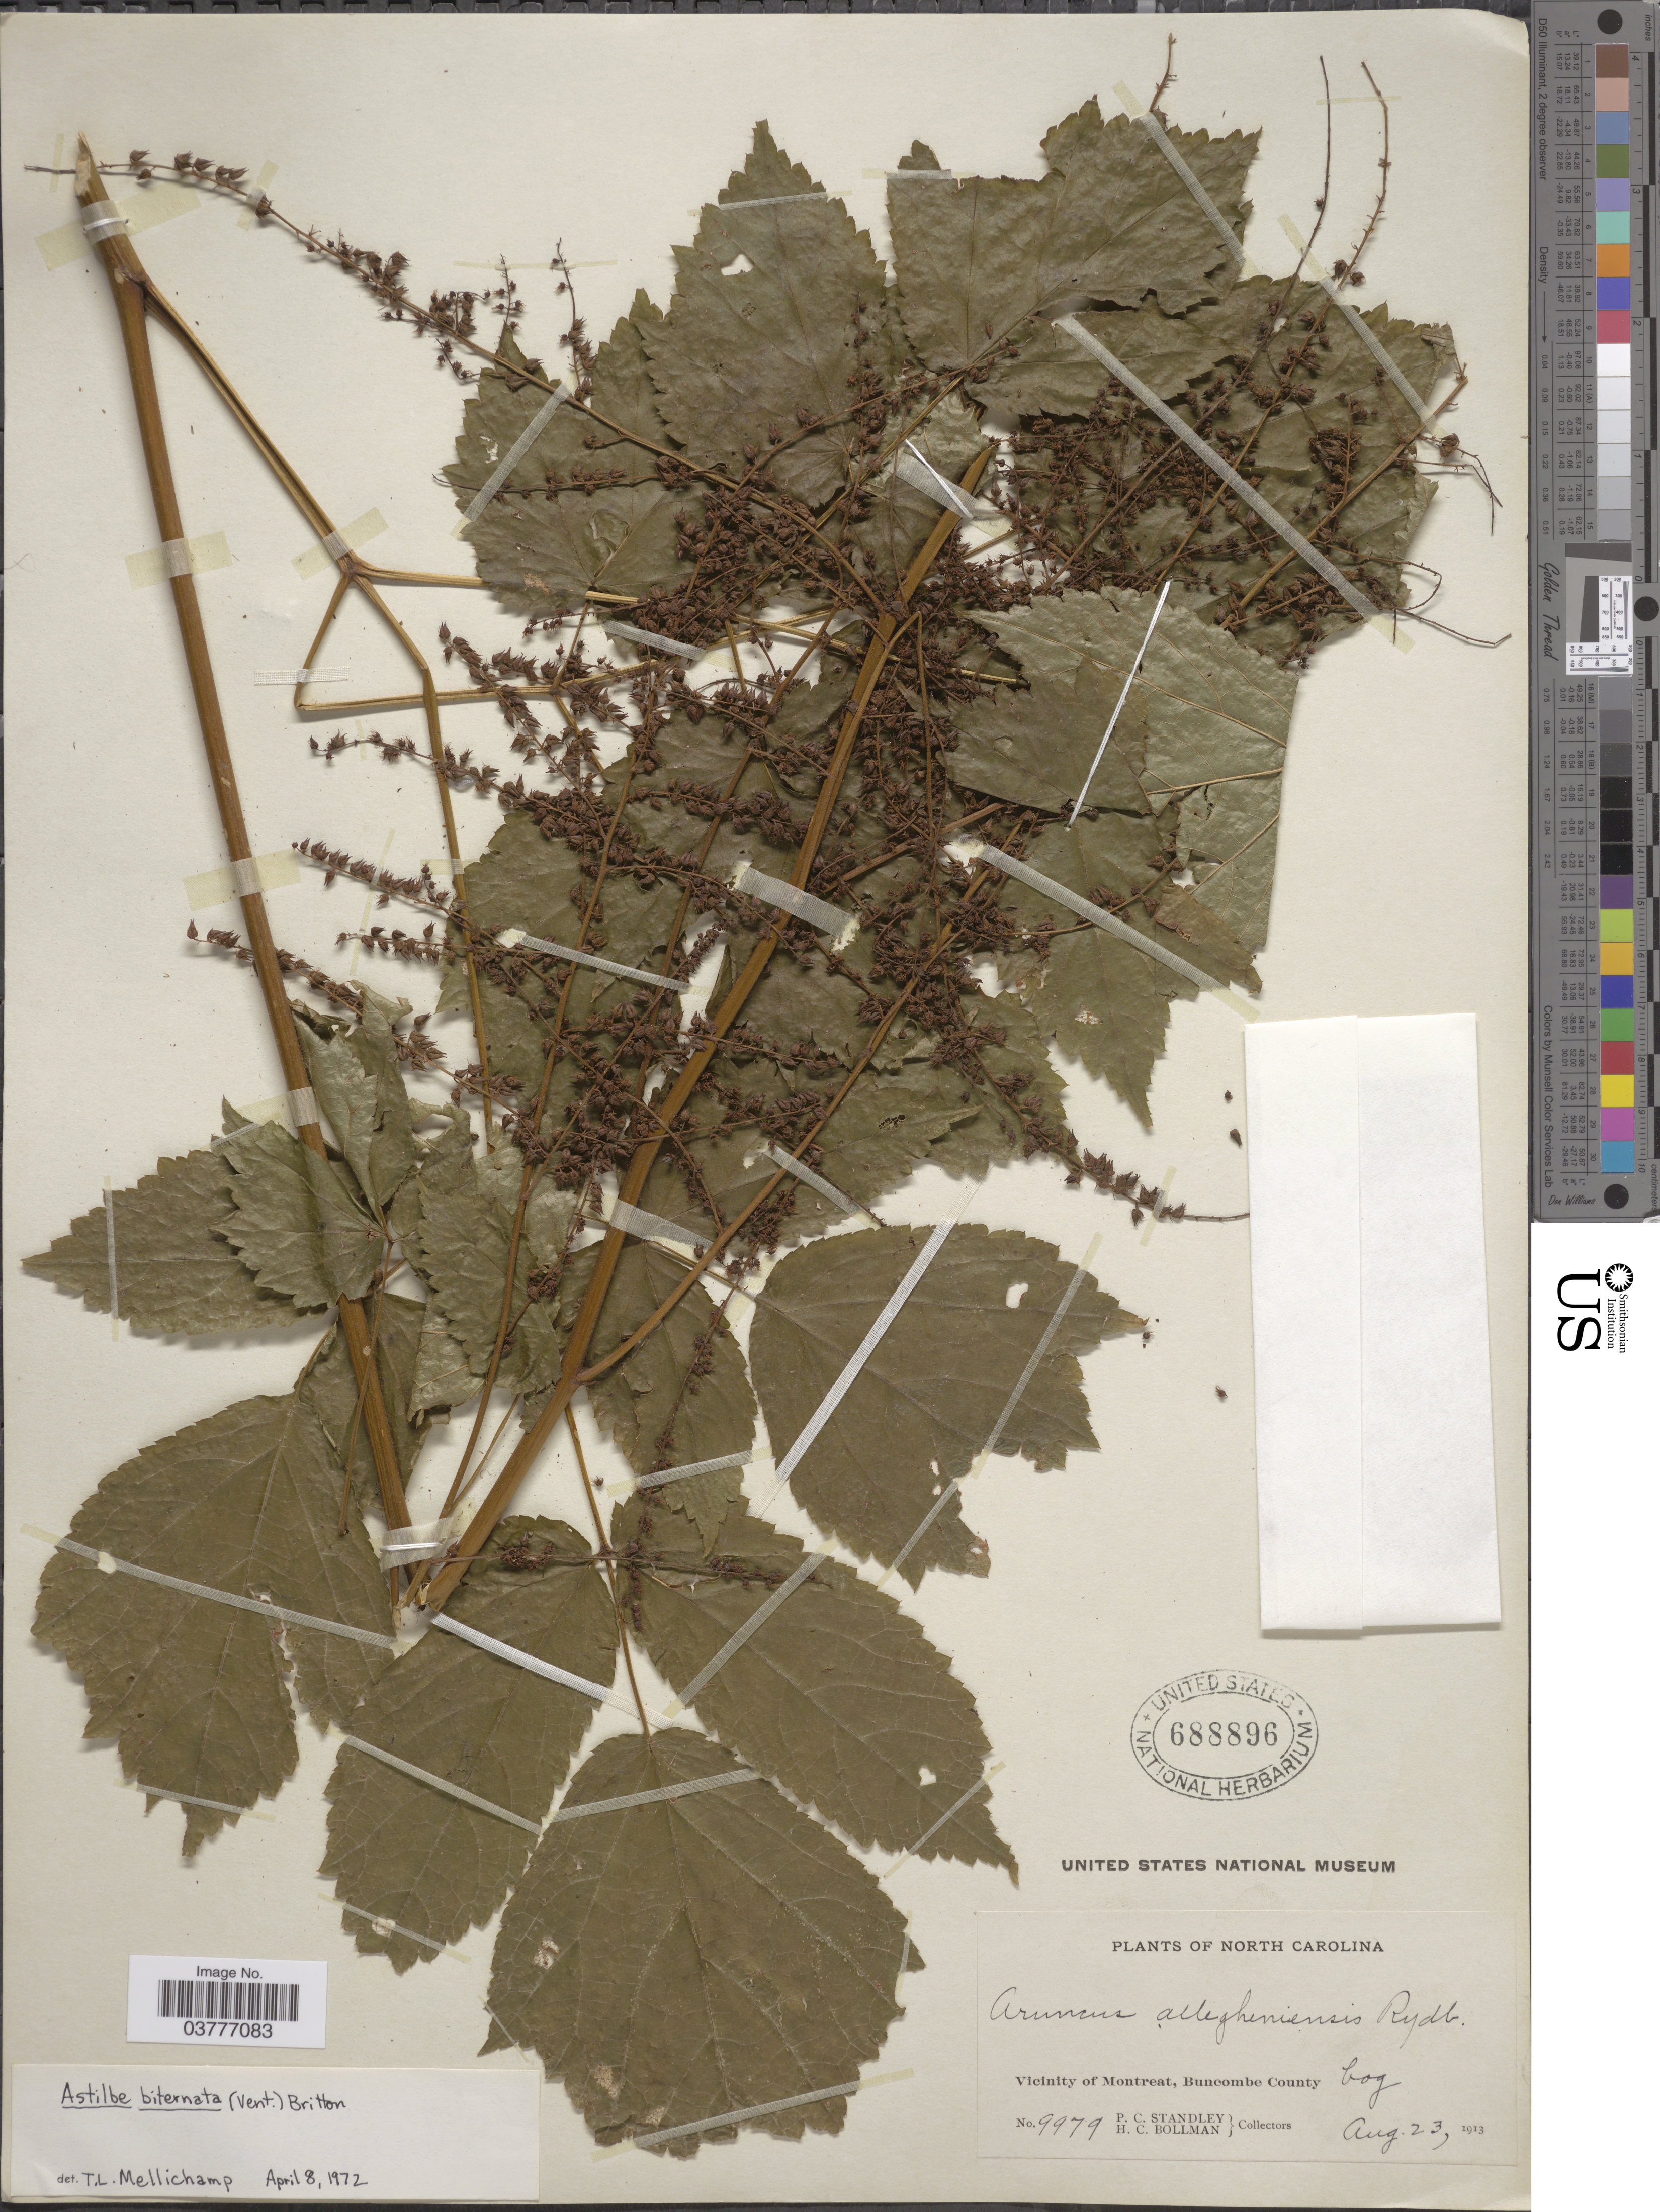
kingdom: Plantae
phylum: Tracheophyta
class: Magnoliopsida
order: Saxifragales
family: Saxifragaceae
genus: Astilbe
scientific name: Astilbe biternata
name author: (Vent.) Britton ex Kearney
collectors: P. C. Standley & H. C. Bollman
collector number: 9979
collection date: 1913-08-23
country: United States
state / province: North Carolina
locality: Vicinity of Montreat, Buncombe County.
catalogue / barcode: US 688896